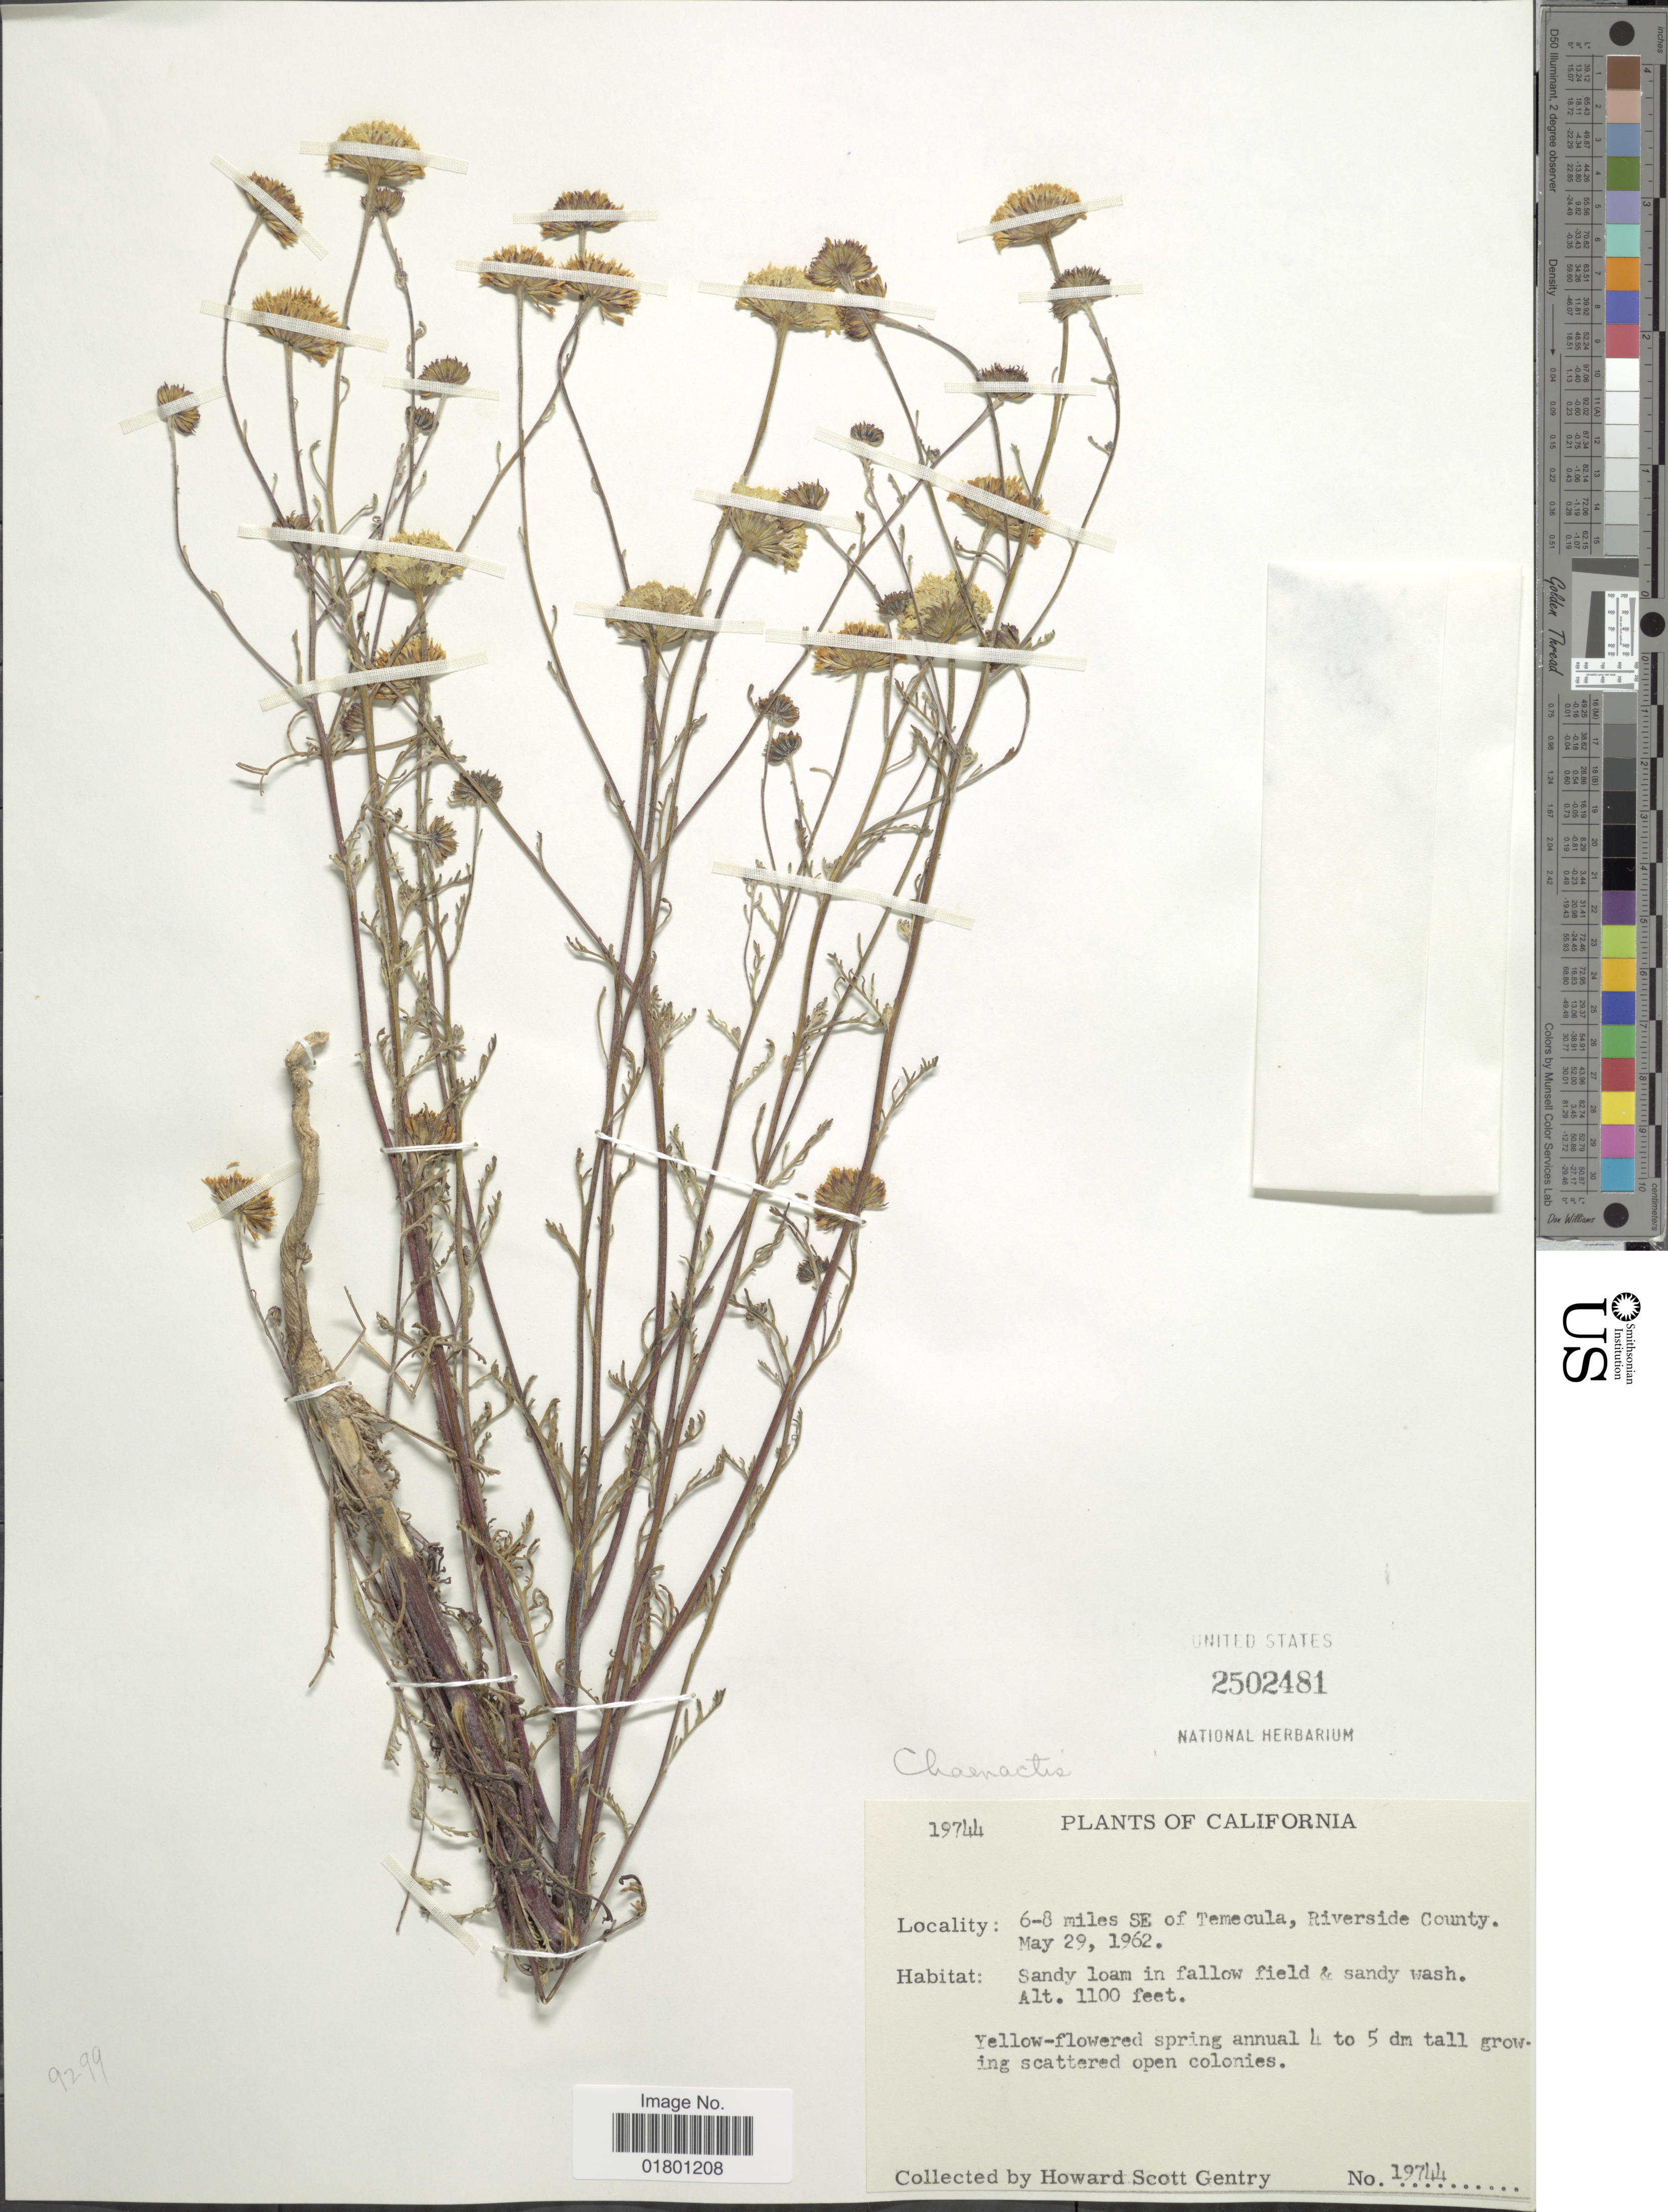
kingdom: Plantae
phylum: Tracheophyta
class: Magnoliopsida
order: Asterales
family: Asteraceae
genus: Chaenactis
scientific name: Chaenactis glabriuscula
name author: DC.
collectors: H. S. Gentry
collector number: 19744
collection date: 1962-05-29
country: United States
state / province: California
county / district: Riverside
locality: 6-8 miles SE of Temecula, Riverside County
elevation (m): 335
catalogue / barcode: US 2502481